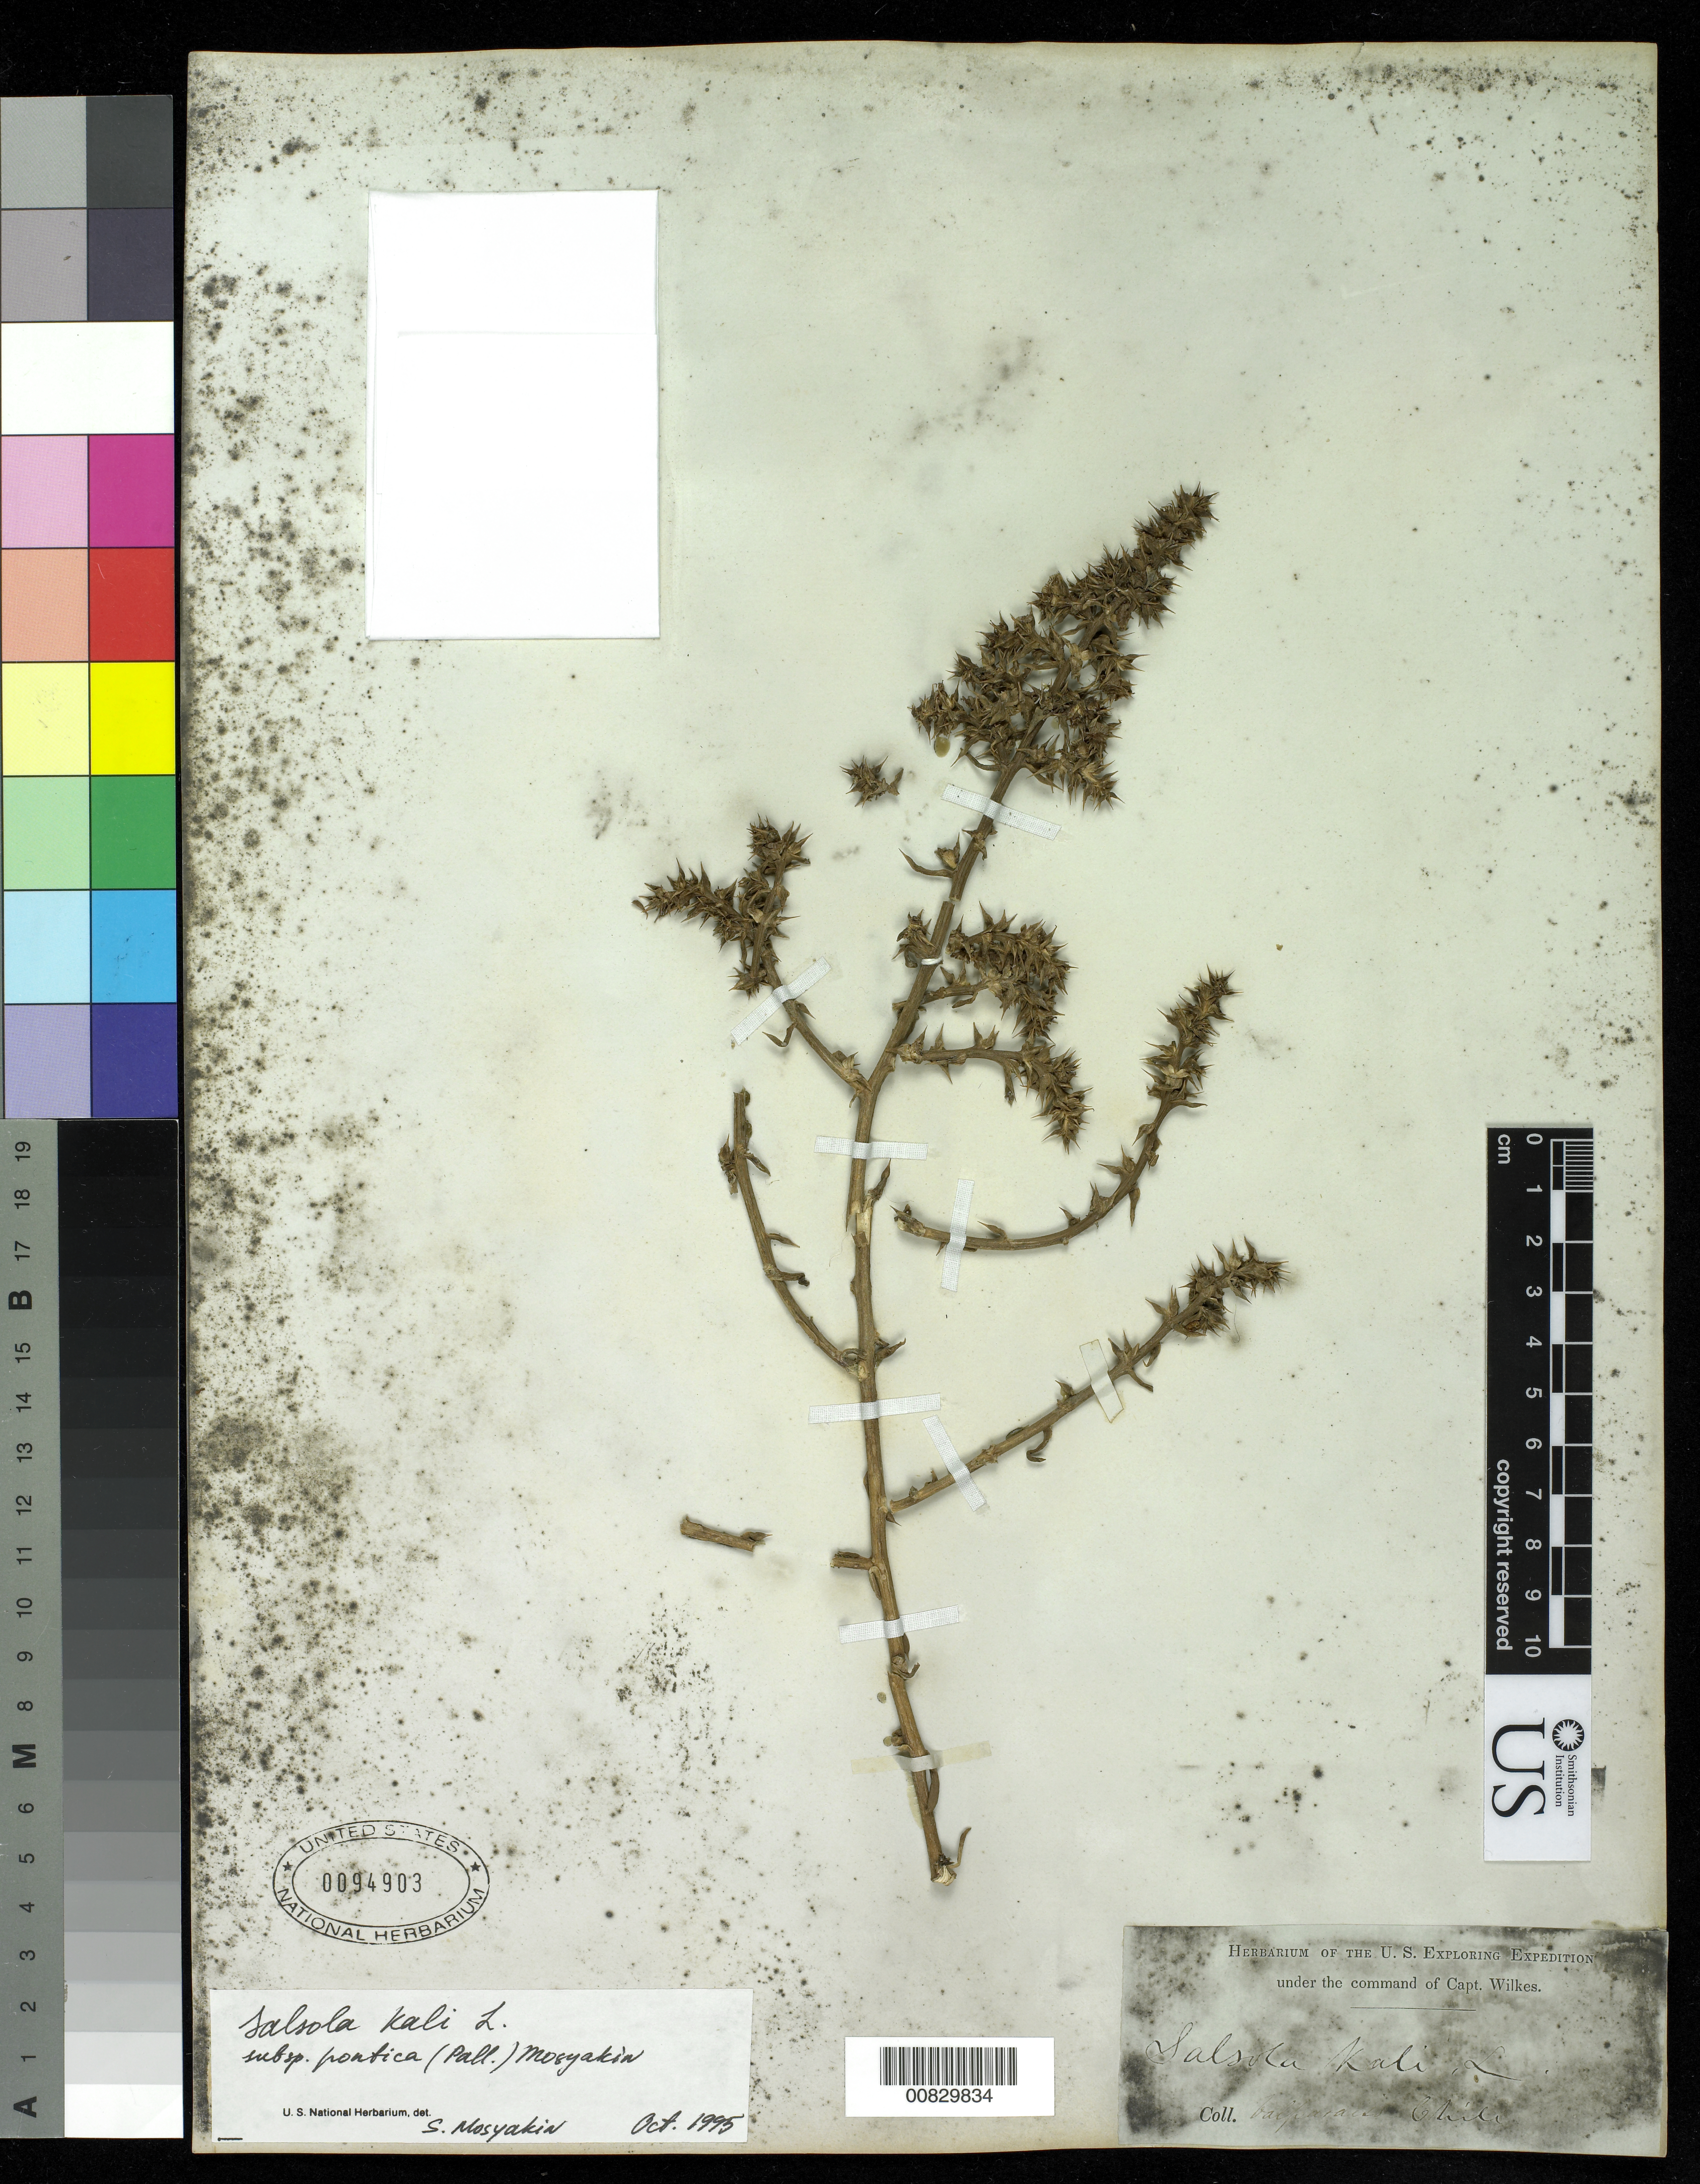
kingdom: Plantae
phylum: Tracheophyta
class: Magnoliopsida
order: Caryophyllales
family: Amaranthaceae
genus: Salsola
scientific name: Salsola kali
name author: L.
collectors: Wilkes Explor. Exped.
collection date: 1838/1842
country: Chile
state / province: Valparaíso (V)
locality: Valparaiso, Chile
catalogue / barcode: US 94903